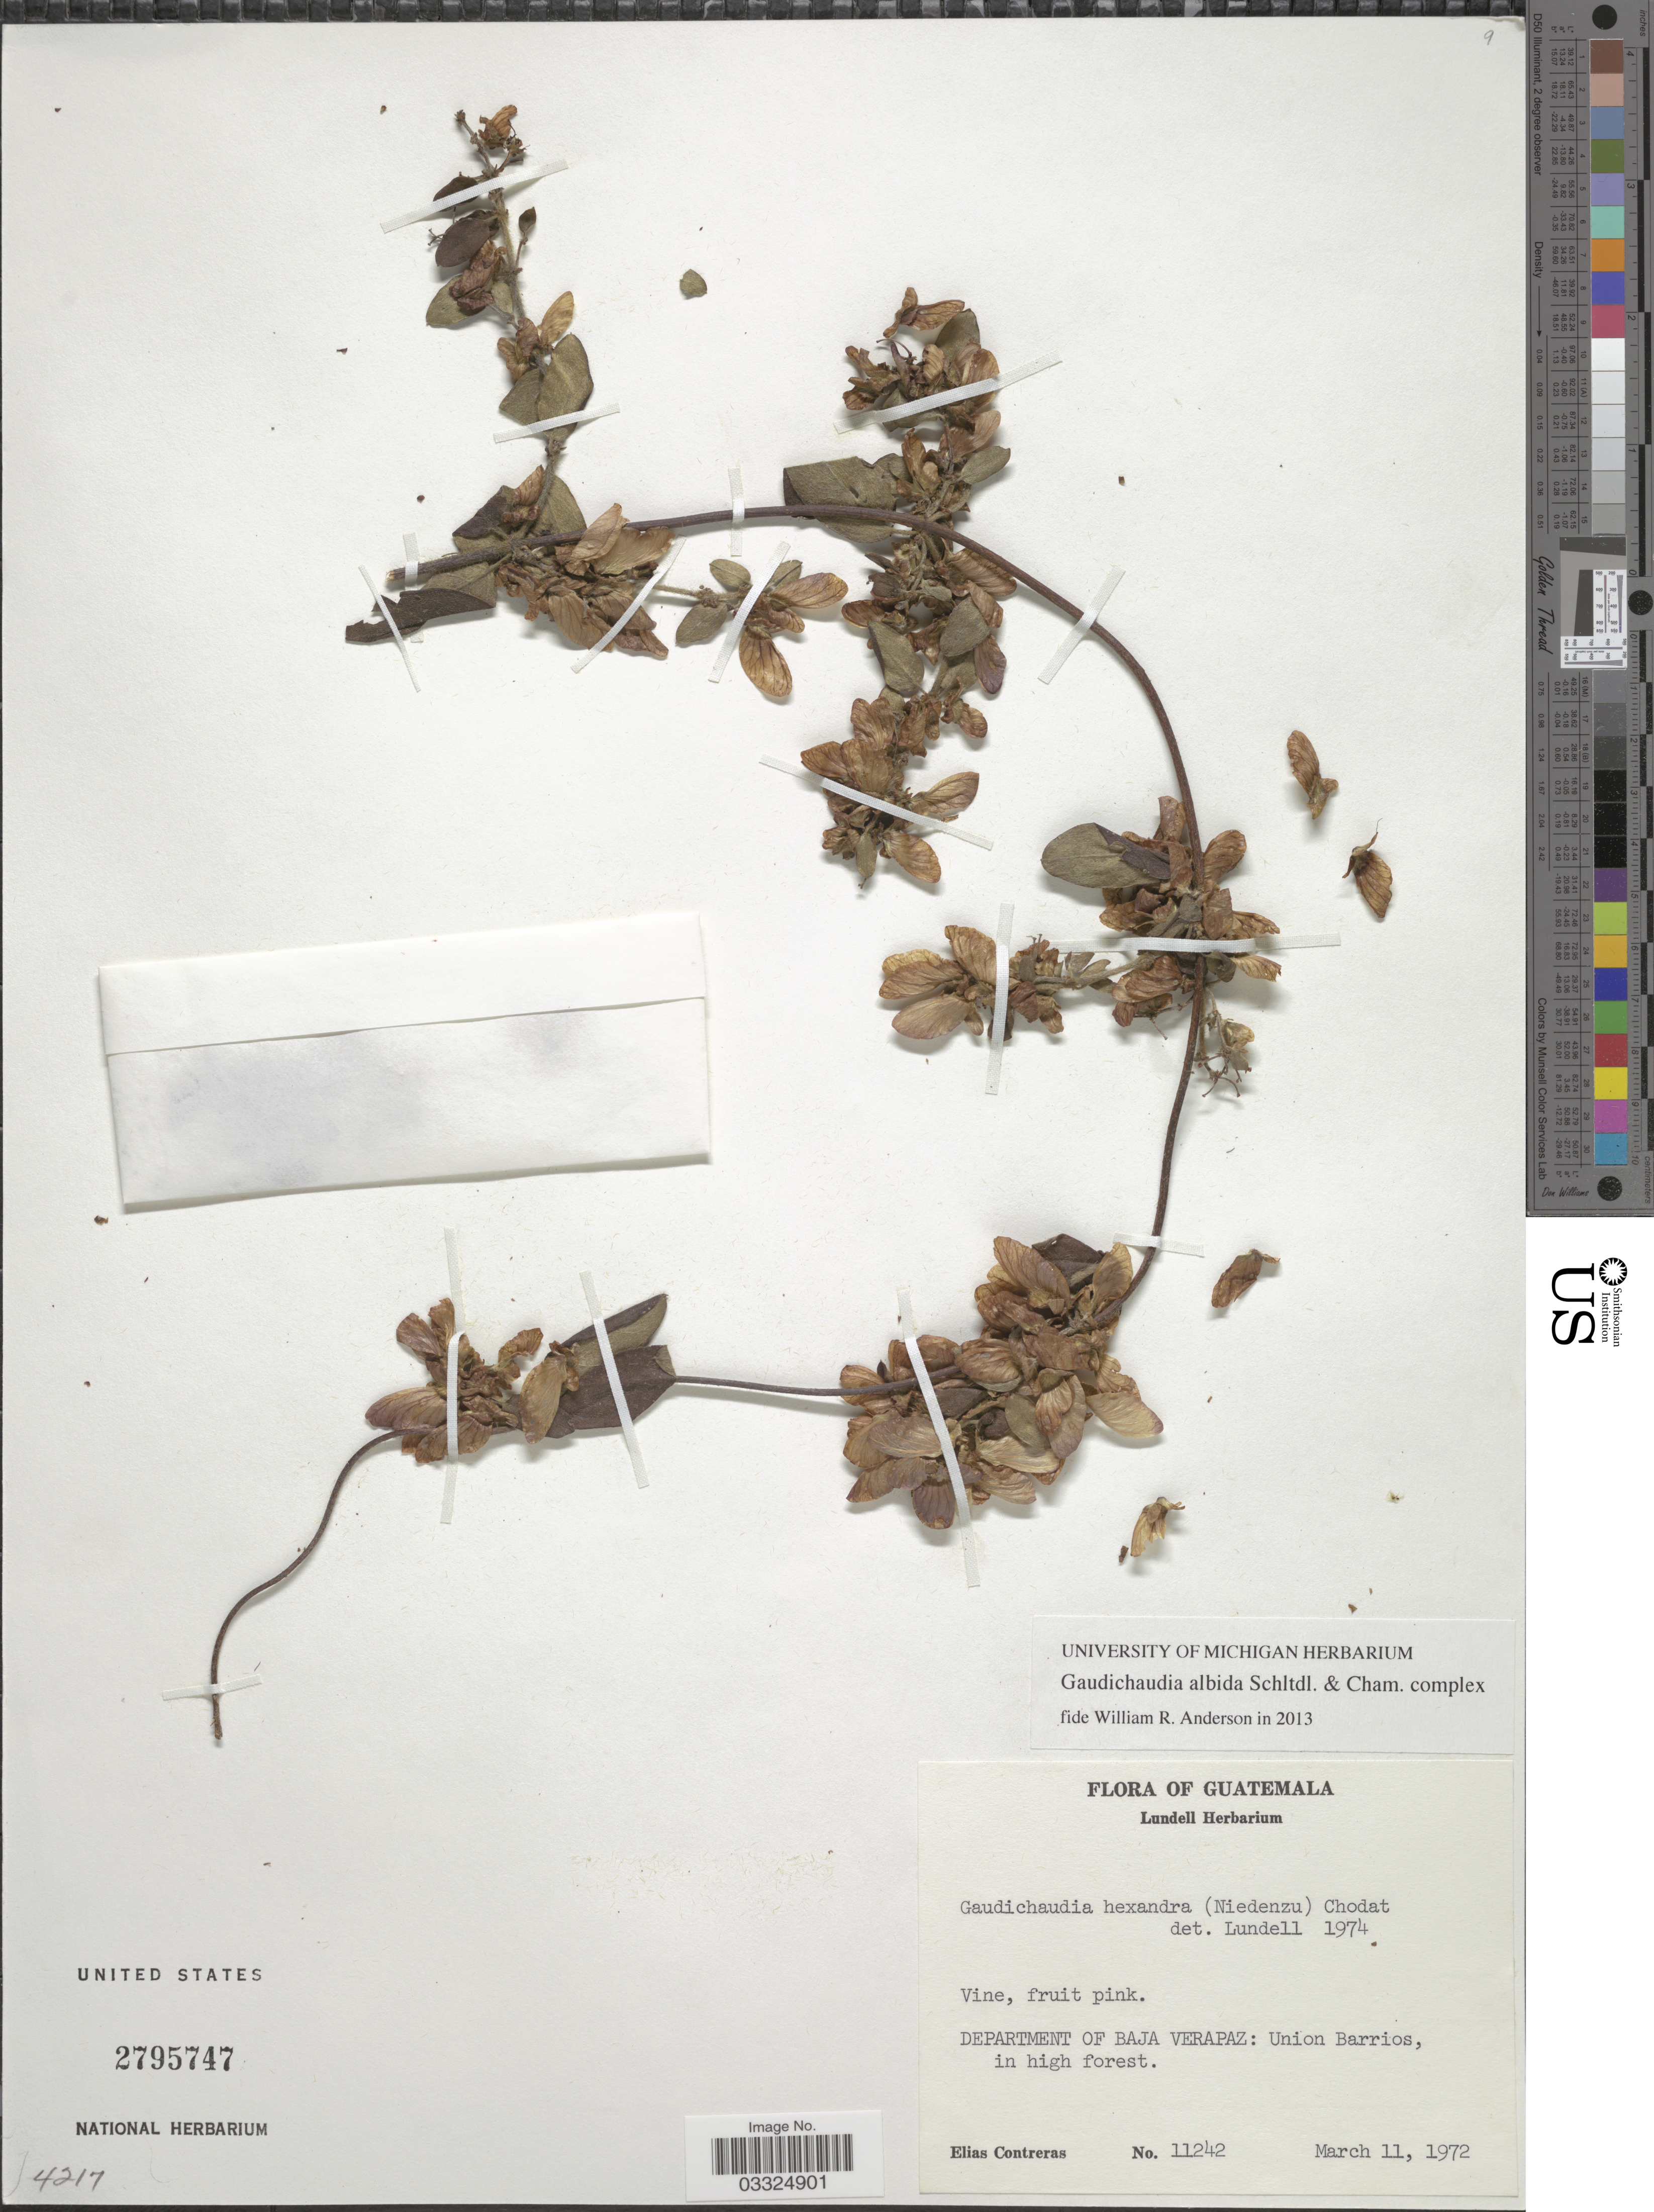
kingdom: Plantae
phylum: Tracheophyta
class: Magnoliopsida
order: Malpighiales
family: Malpighiaceae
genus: Gaudichaudia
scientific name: Gaudichaudia albida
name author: Schltdl. & Cham.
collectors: E. Contreras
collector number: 11242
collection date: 1972-03-11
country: Guatemala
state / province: Baja Verapaz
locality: Department of Baja Verapaz: Union Barrios.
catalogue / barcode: US 2795747